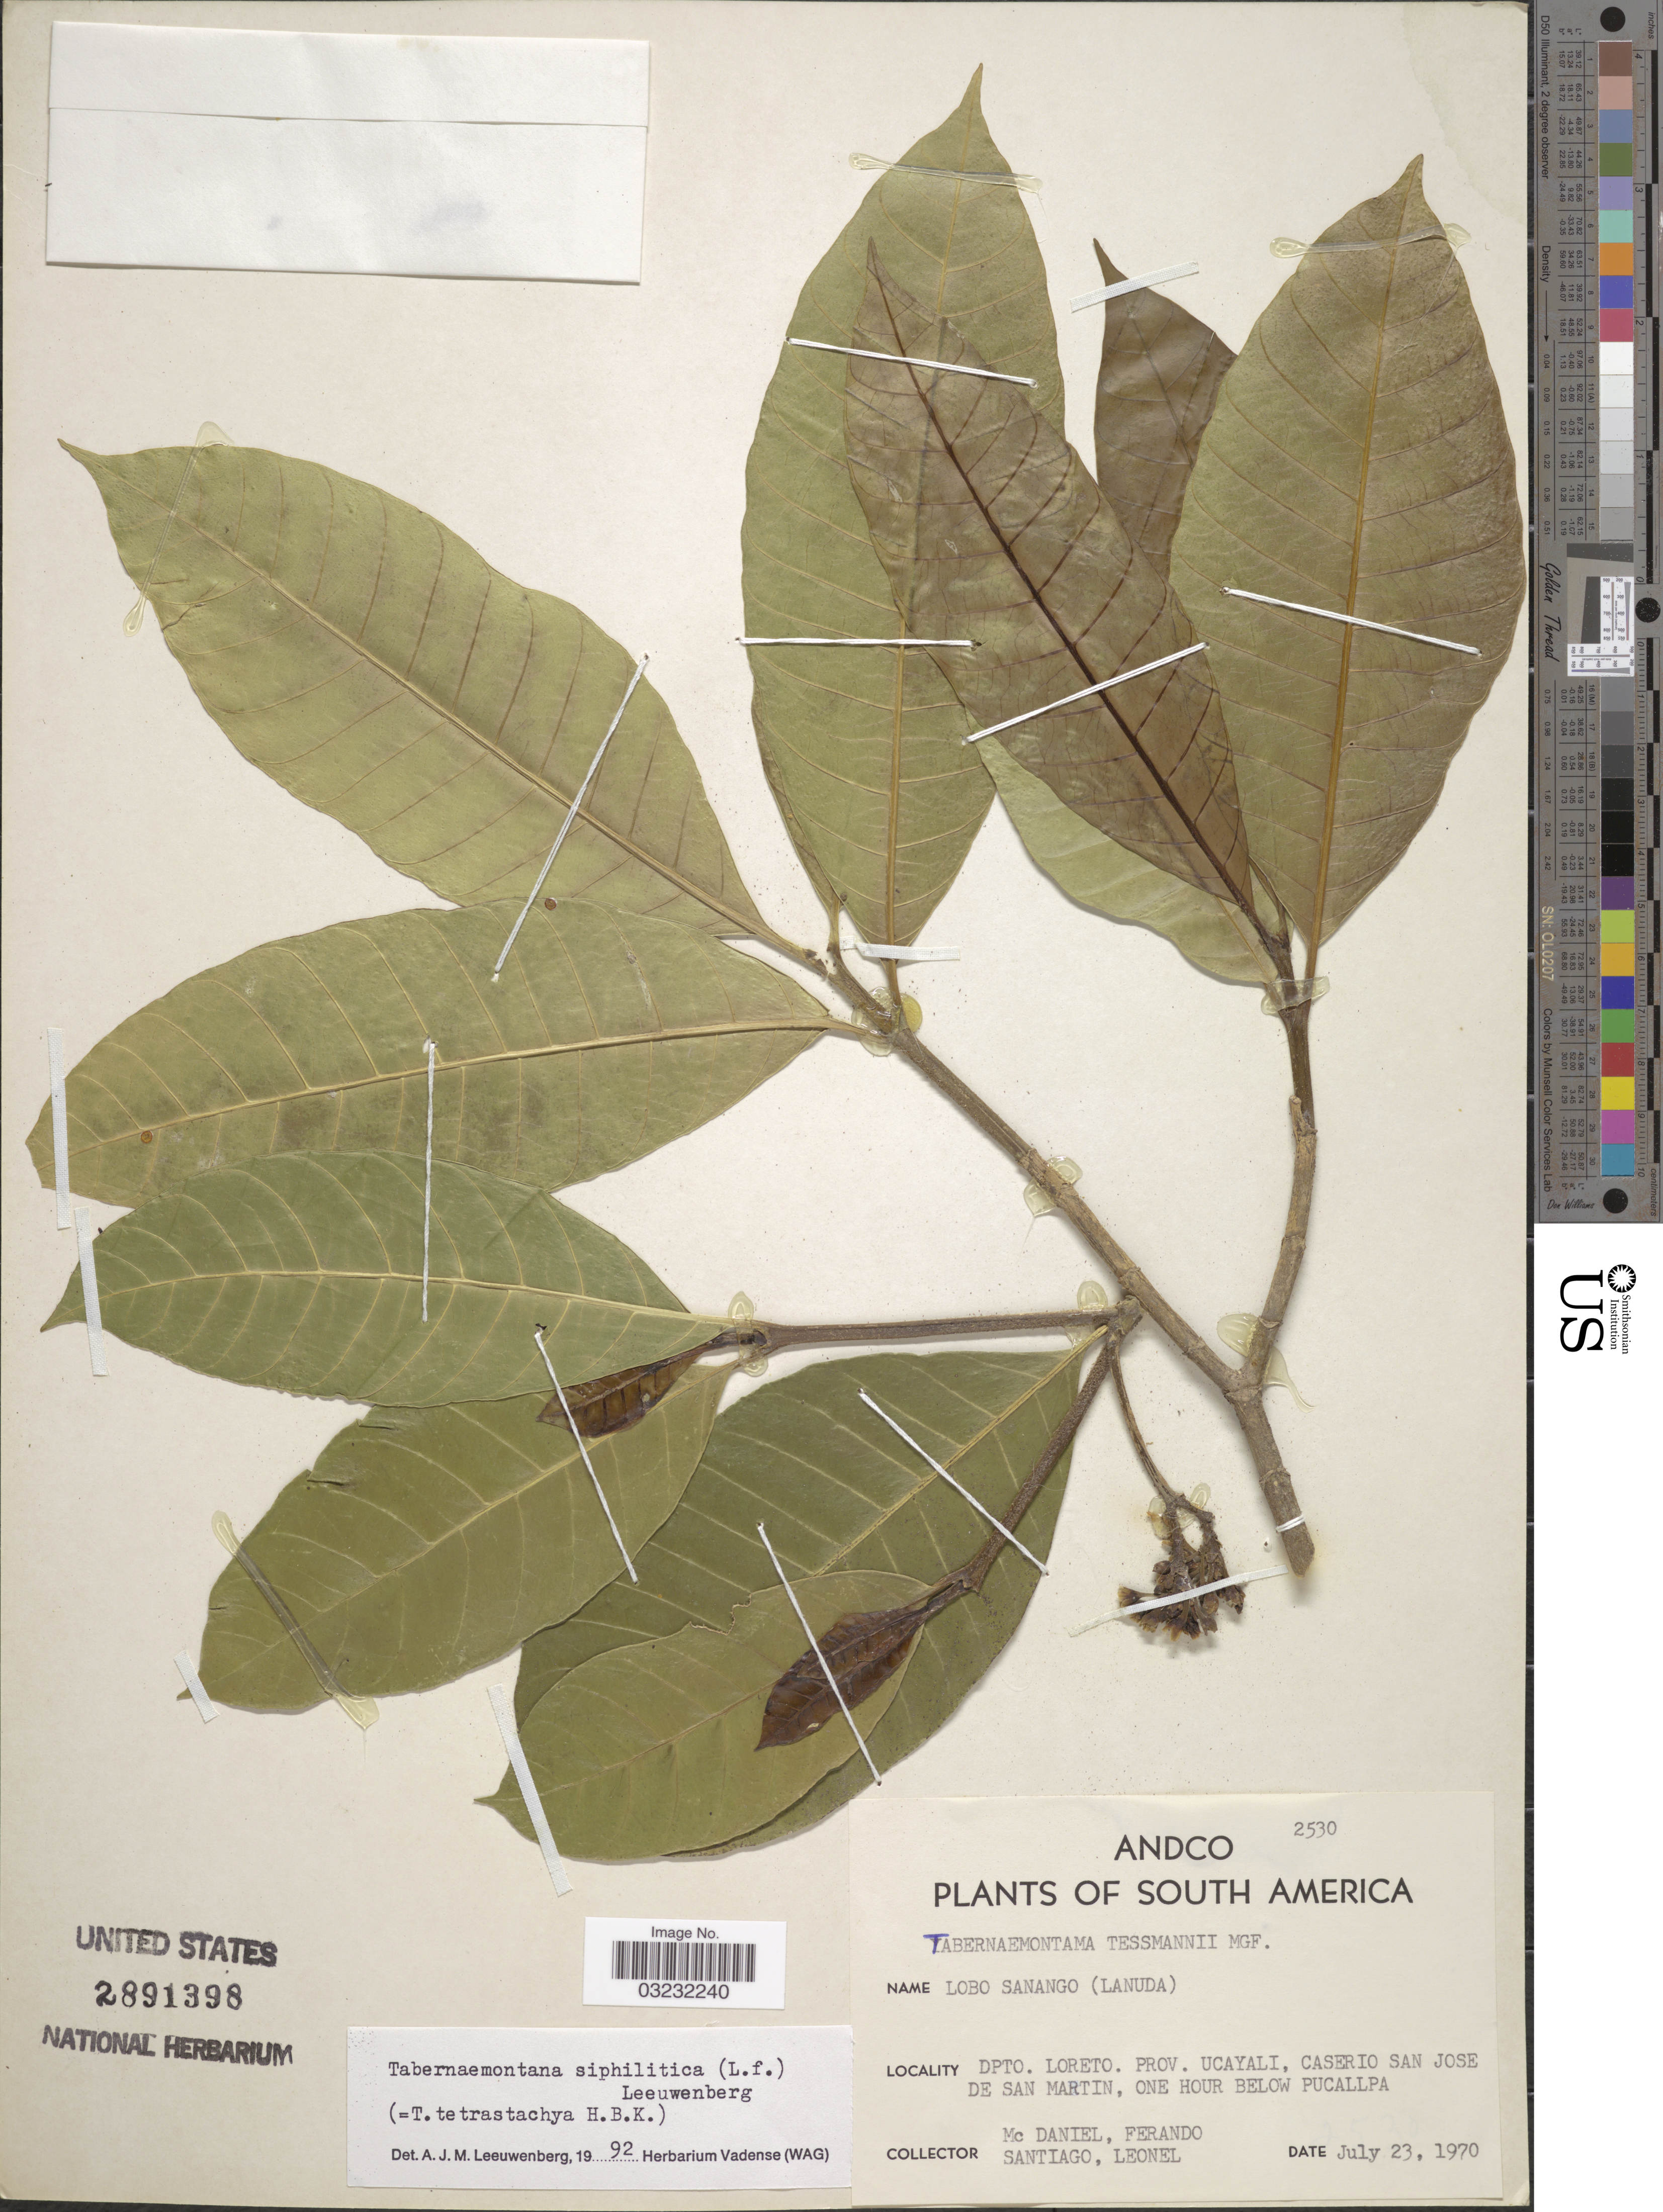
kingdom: Plantae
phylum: Tracheophyta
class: Magnoliopsida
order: Gentianales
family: Apocynaceae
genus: Tabernaemontana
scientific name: Tabernaemontana siphilitica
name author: (L. f.) Leeuwenb.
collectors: -- McDaniel, Ferando, -. Santiago & -- Leonel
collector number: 2530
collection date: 1970-07-23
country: Peru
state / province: Loreto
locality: Andco, Dpto. Loreto. Prov. Ucayali, Caserio San Jose de San Martin, One hour below Pucallpa.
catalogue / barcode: US 2891398